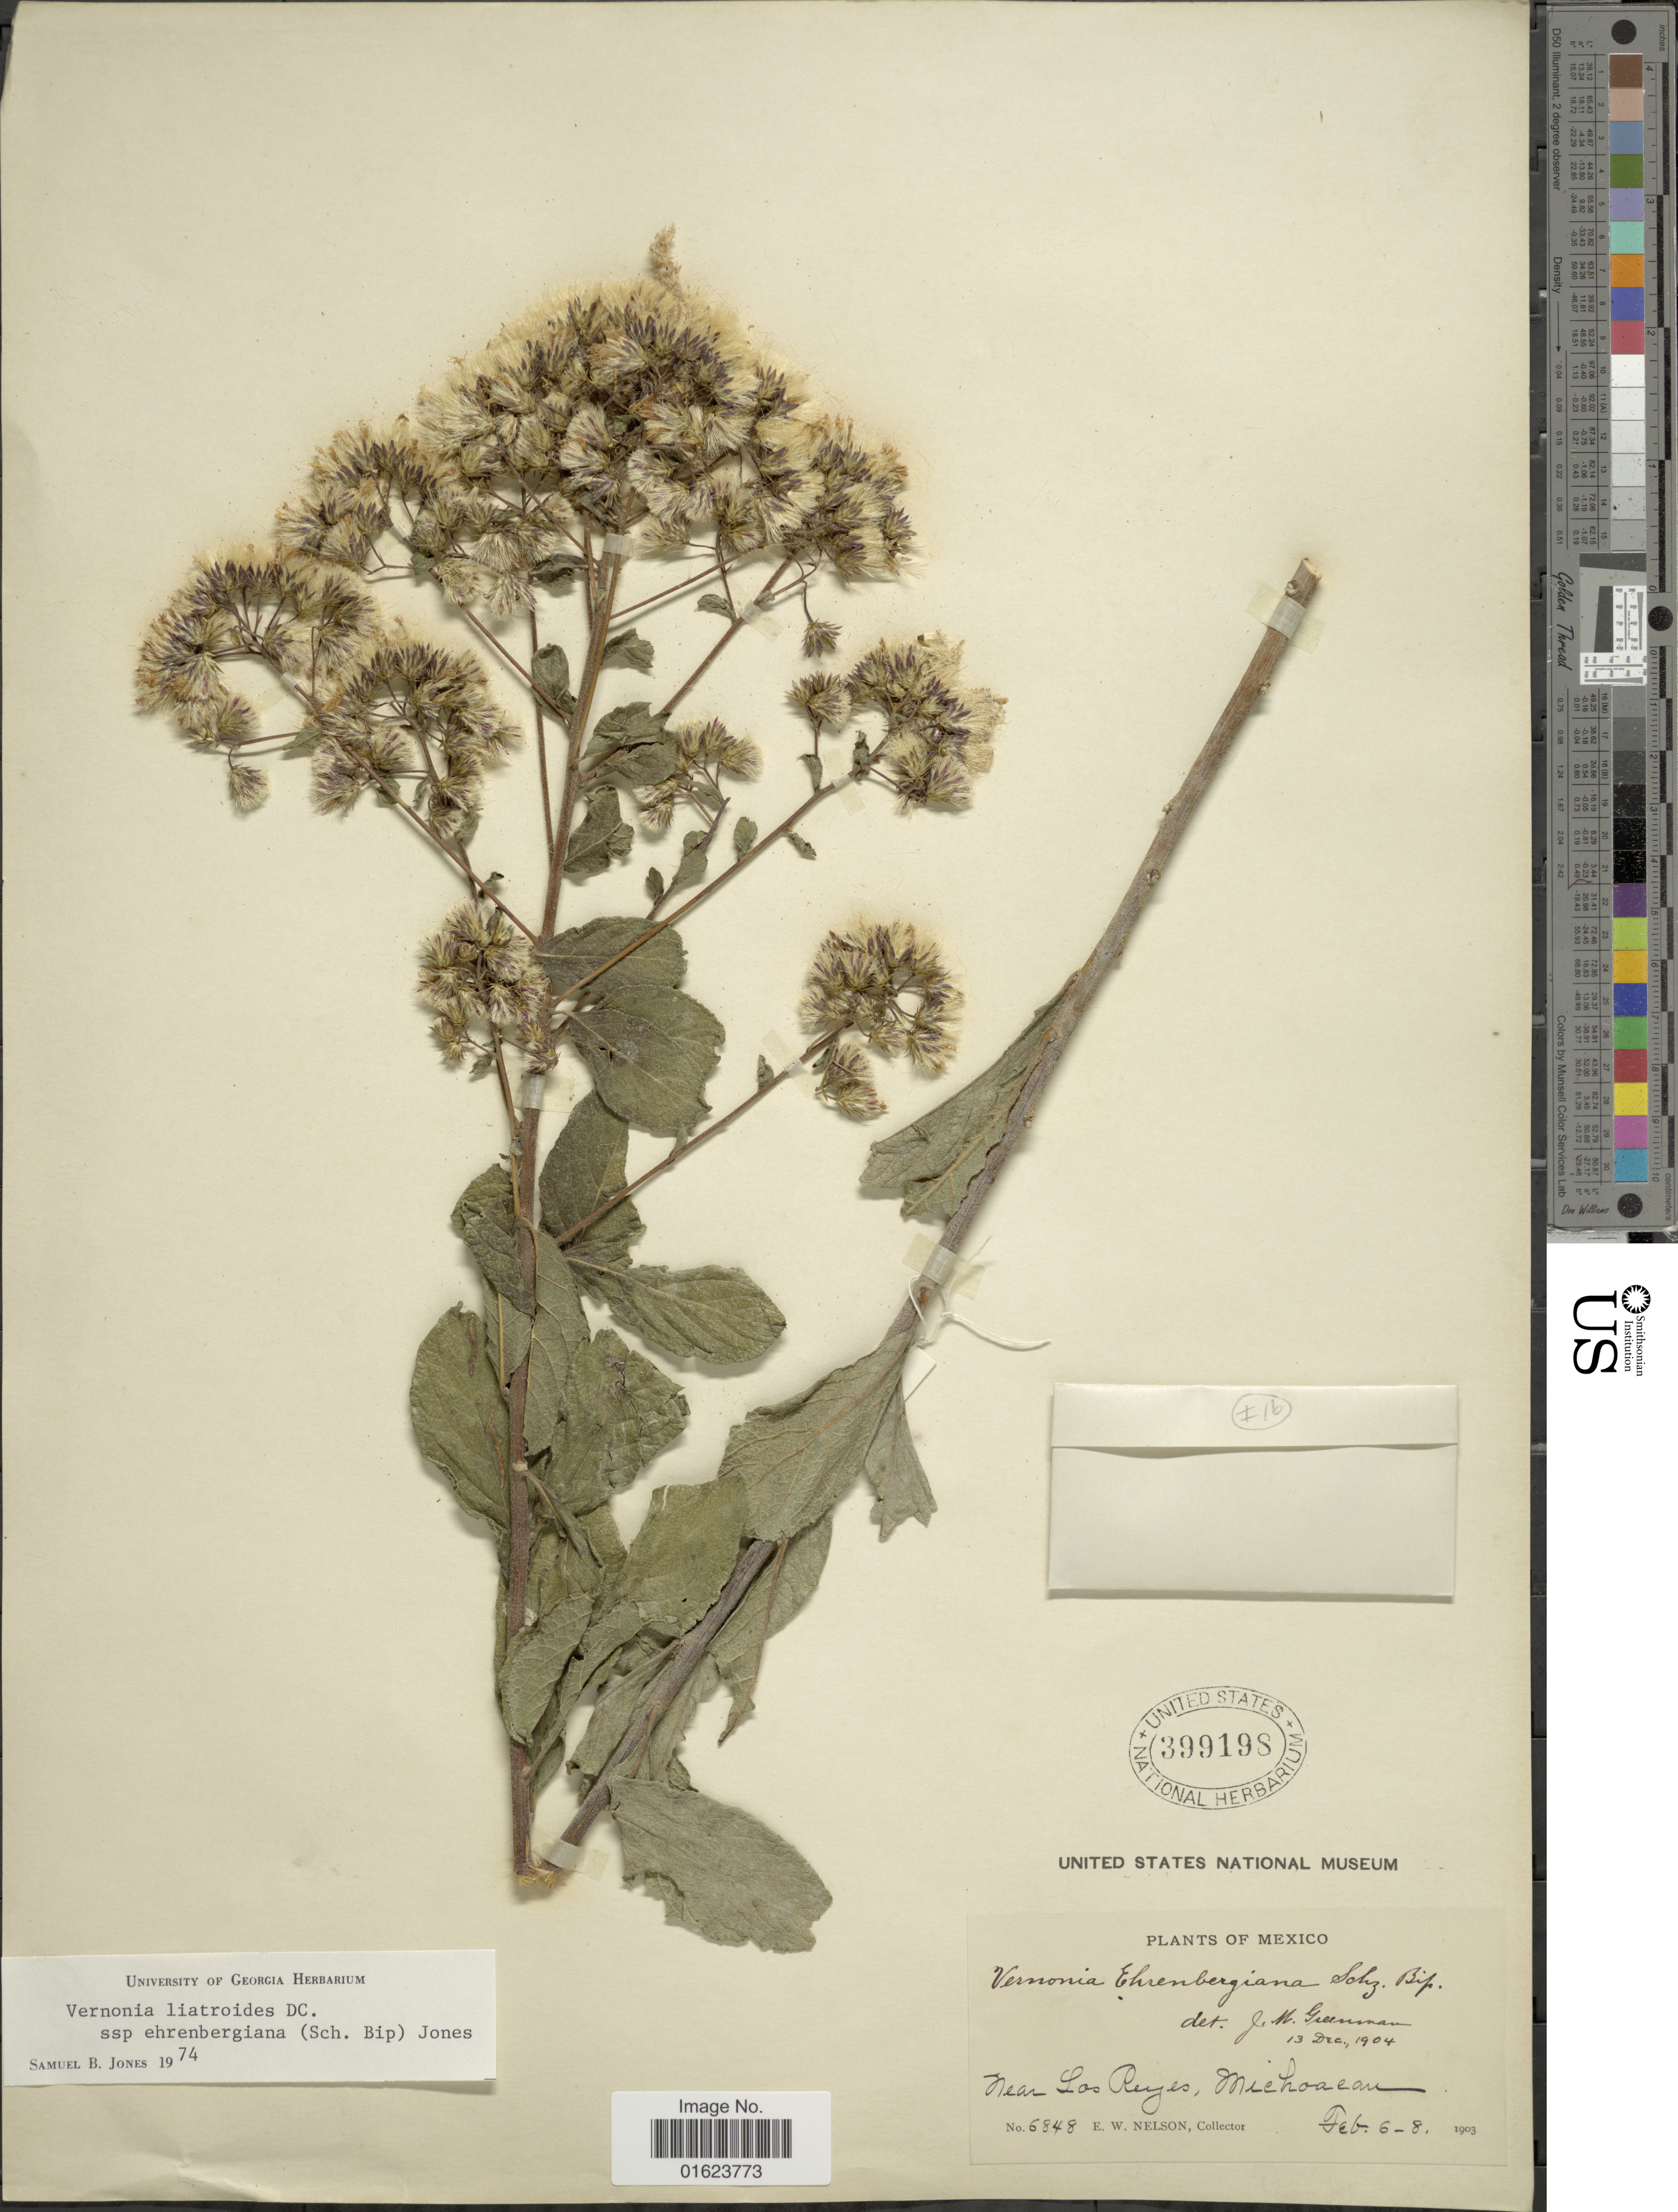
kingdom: Plantae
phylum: Tracheophyta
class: Magnoliopsida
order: Asterales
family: Asteraceae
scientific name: Vickianthus liatroides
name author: (DC.) H. Rob.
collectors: E. W. Nelson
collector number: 6848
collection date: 1903-02-06/1903-02-08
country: Mexico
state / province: Michoacán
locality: Mexico. Near Los Reyes, Michoacan,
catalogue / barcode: US 399198